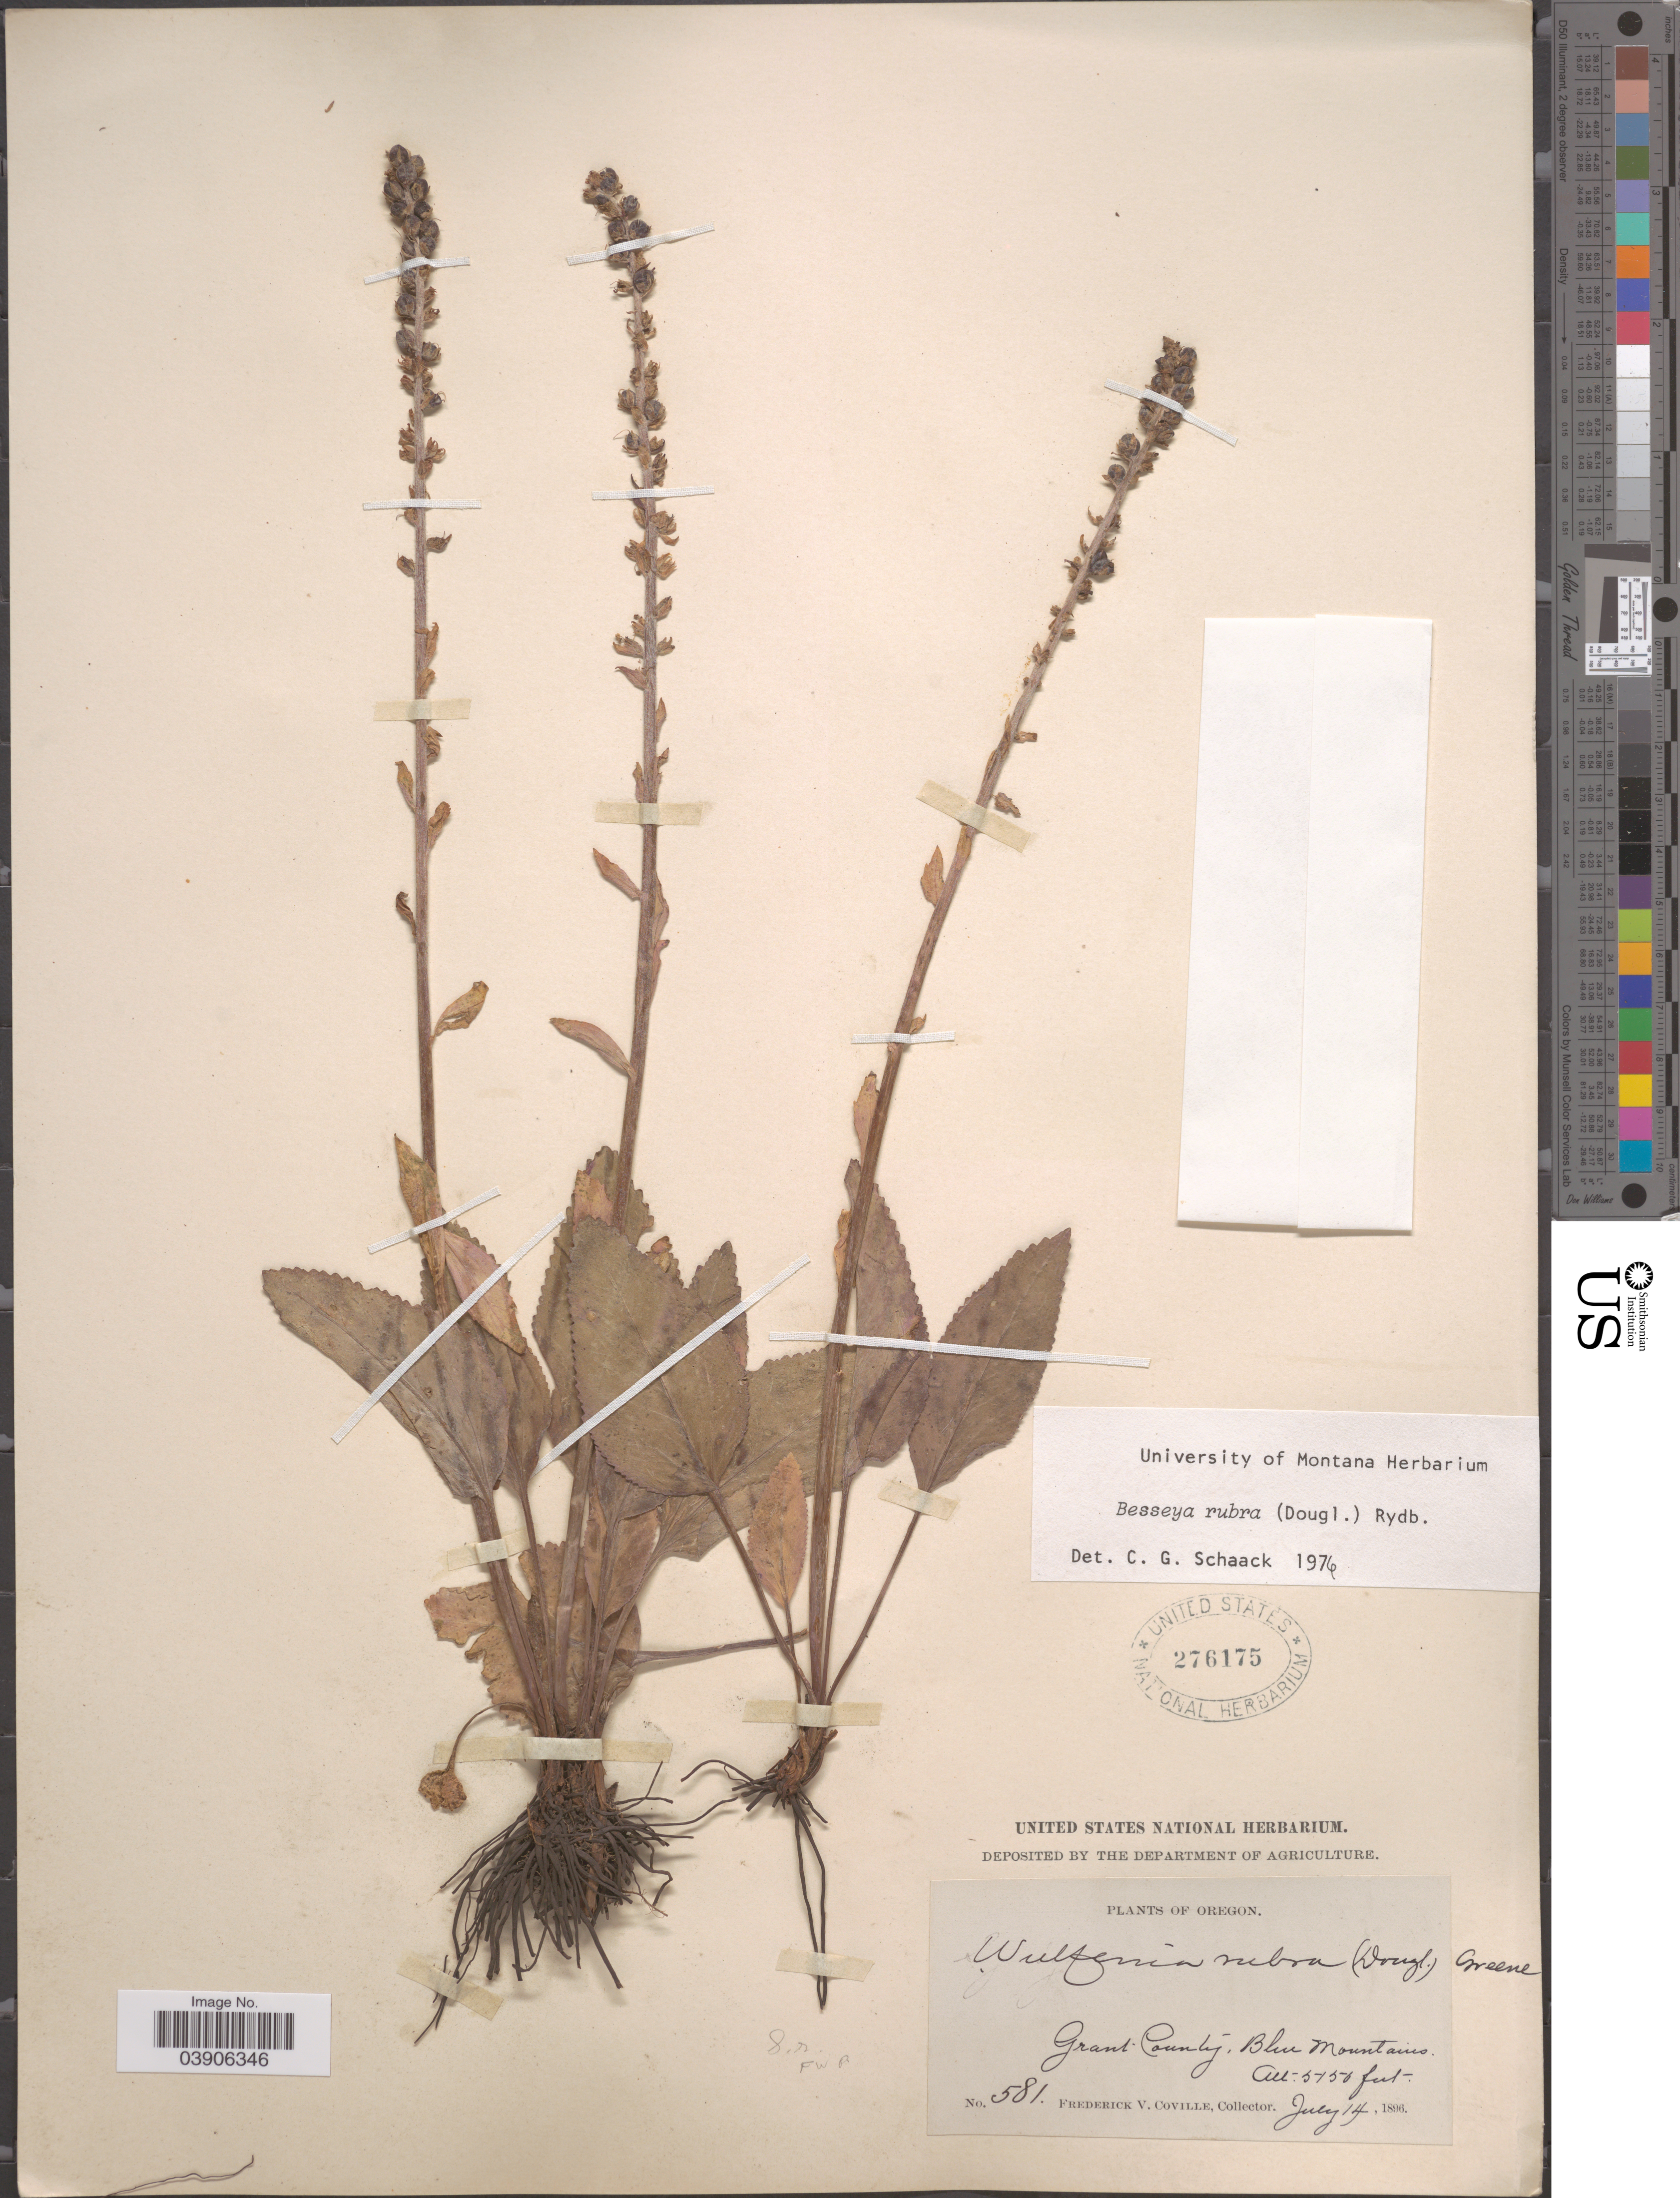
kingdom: Plantae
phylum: Tracheophyta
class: Magnoliopsida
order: Lamiales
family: Plantaginaceae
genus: Synthyris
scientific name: Synthyris rubra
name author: (Douglas ex Hook.) Benth.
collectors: F. V. Coville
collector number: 581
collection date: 1896-07-14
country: United States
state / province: Oregon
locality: Grant County, Blue Mountains.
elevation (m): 1570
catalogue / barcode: US 276175